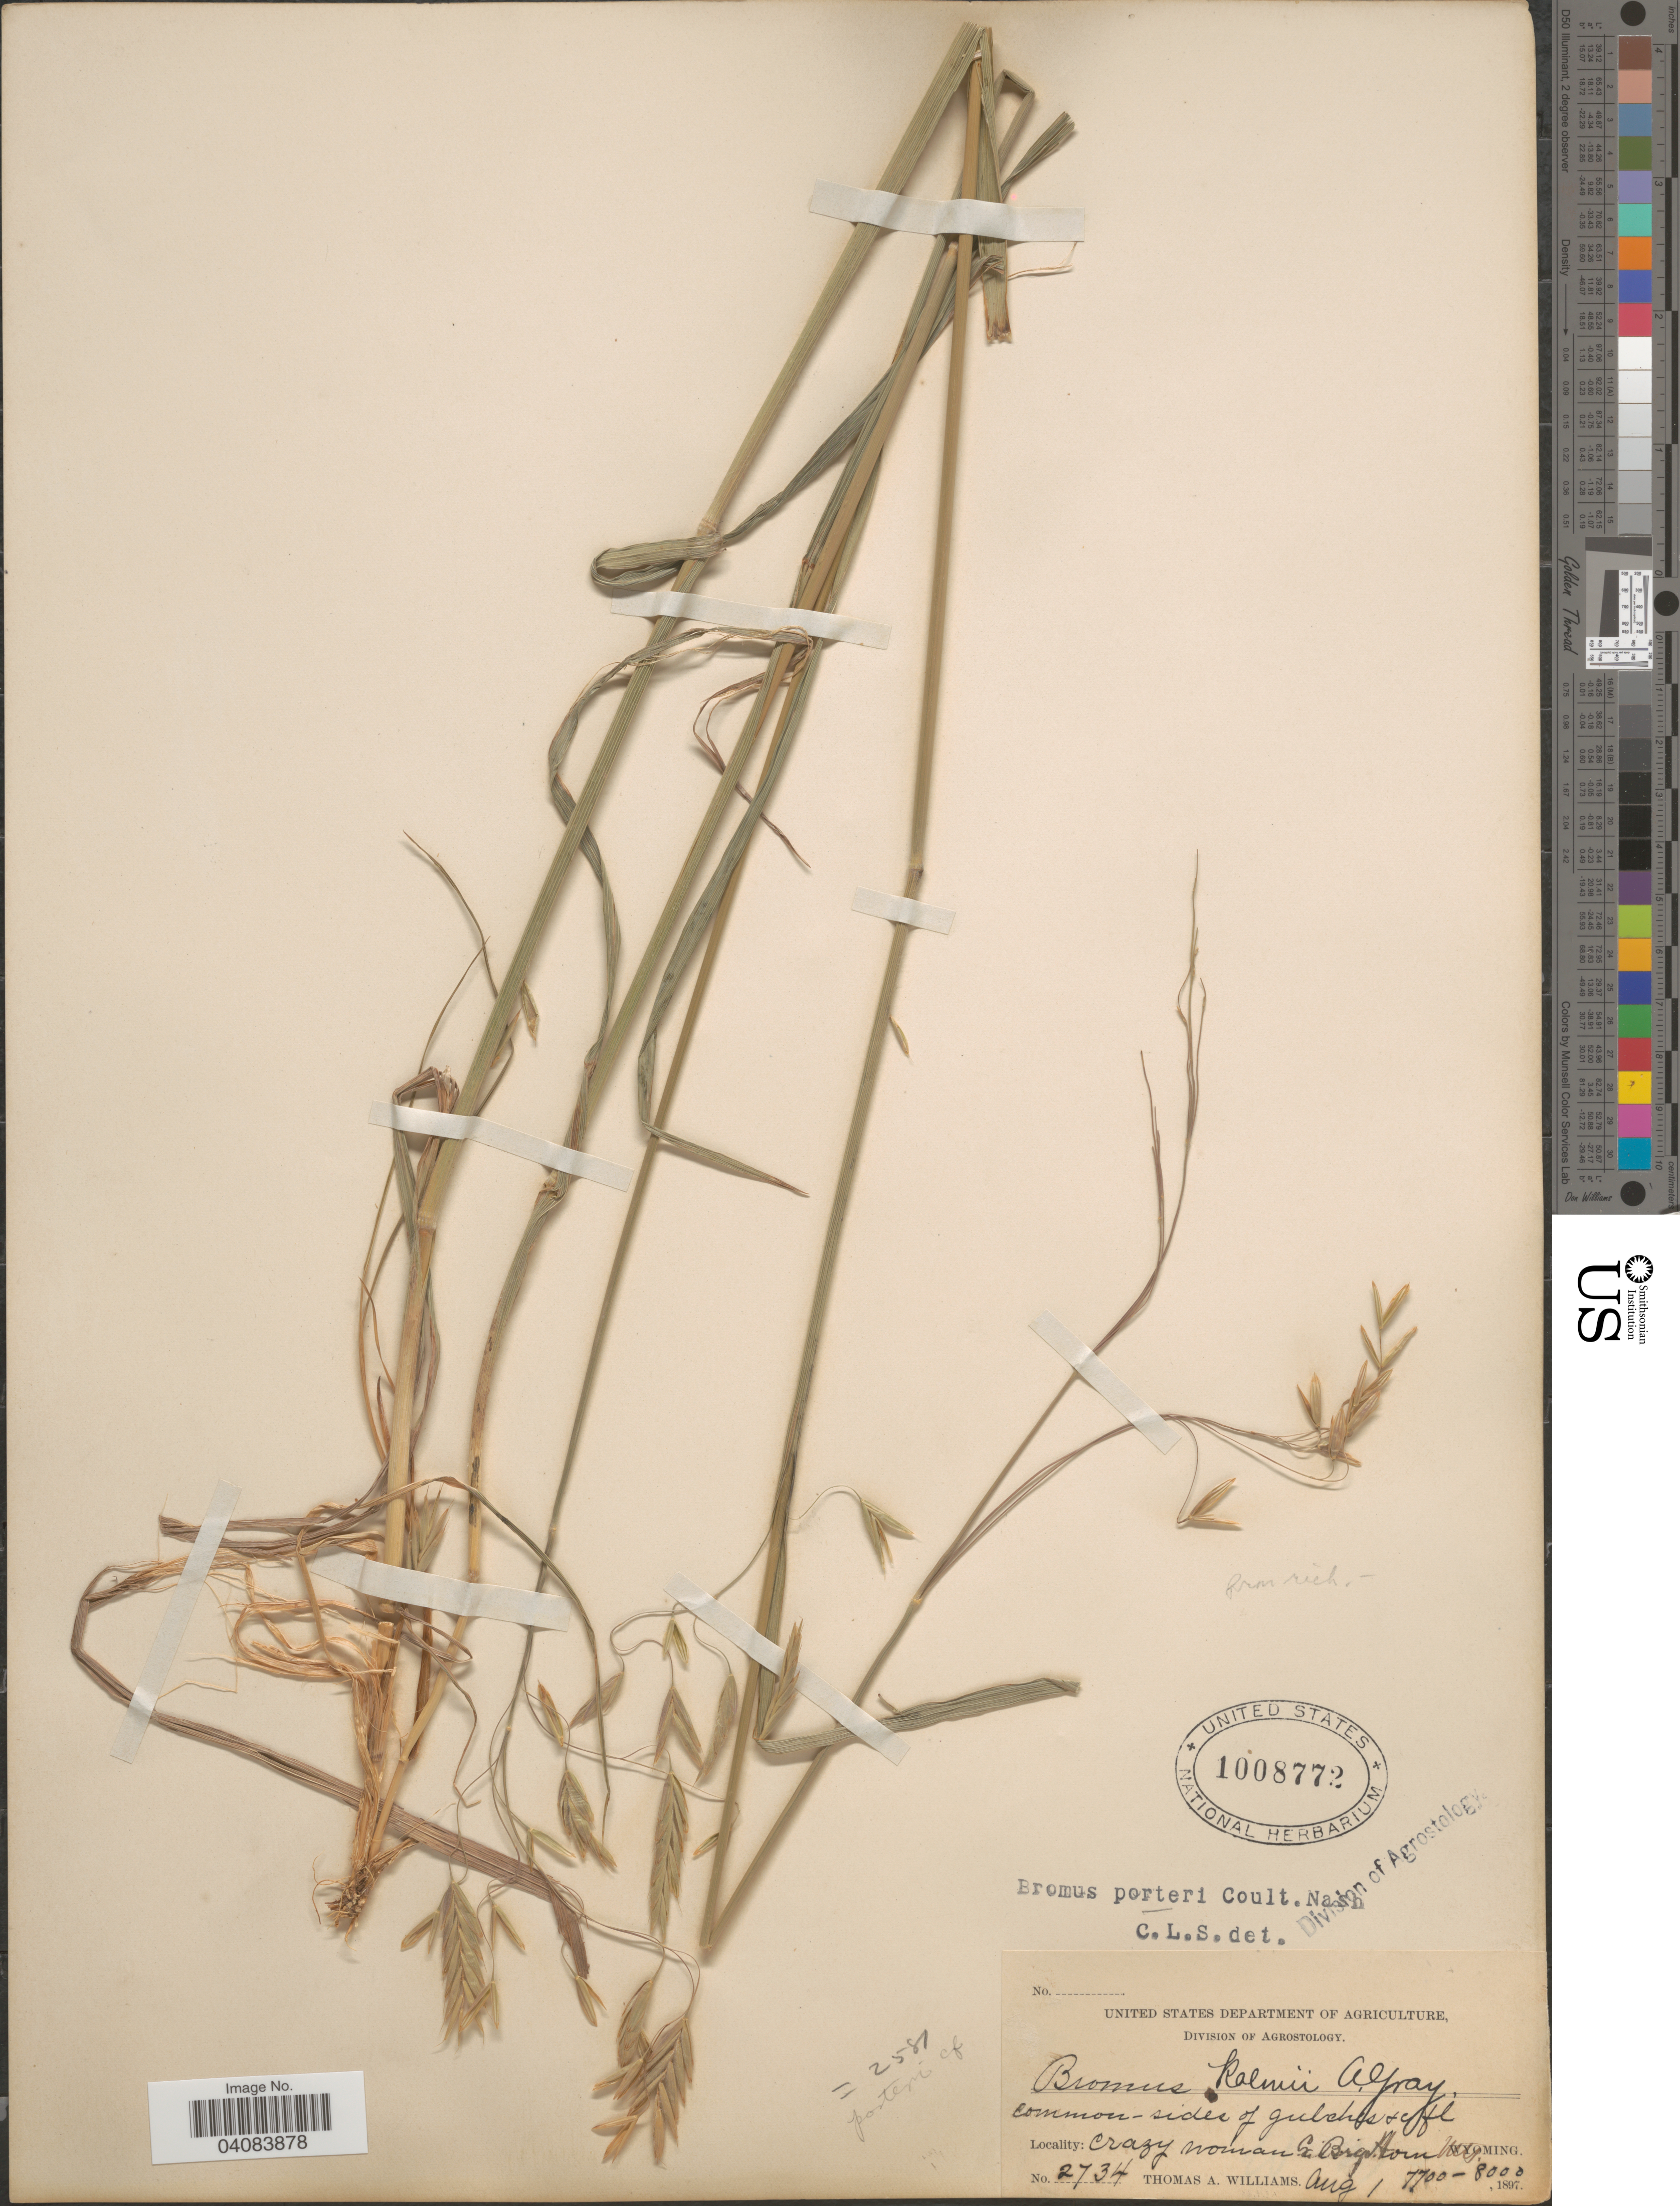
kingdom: Plantae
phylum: Tracheophyta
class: Liliopsida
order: Poales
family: Poaceae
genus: Bromus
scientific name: Bromus porteri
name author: (J.M. Coult.) Nash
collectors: T. A. Williams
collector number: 2734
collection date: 1897-08-01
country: United States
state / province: Wyoming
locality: Crazy Woman Cr. Big Horn Mts.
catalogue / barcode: US 1008772